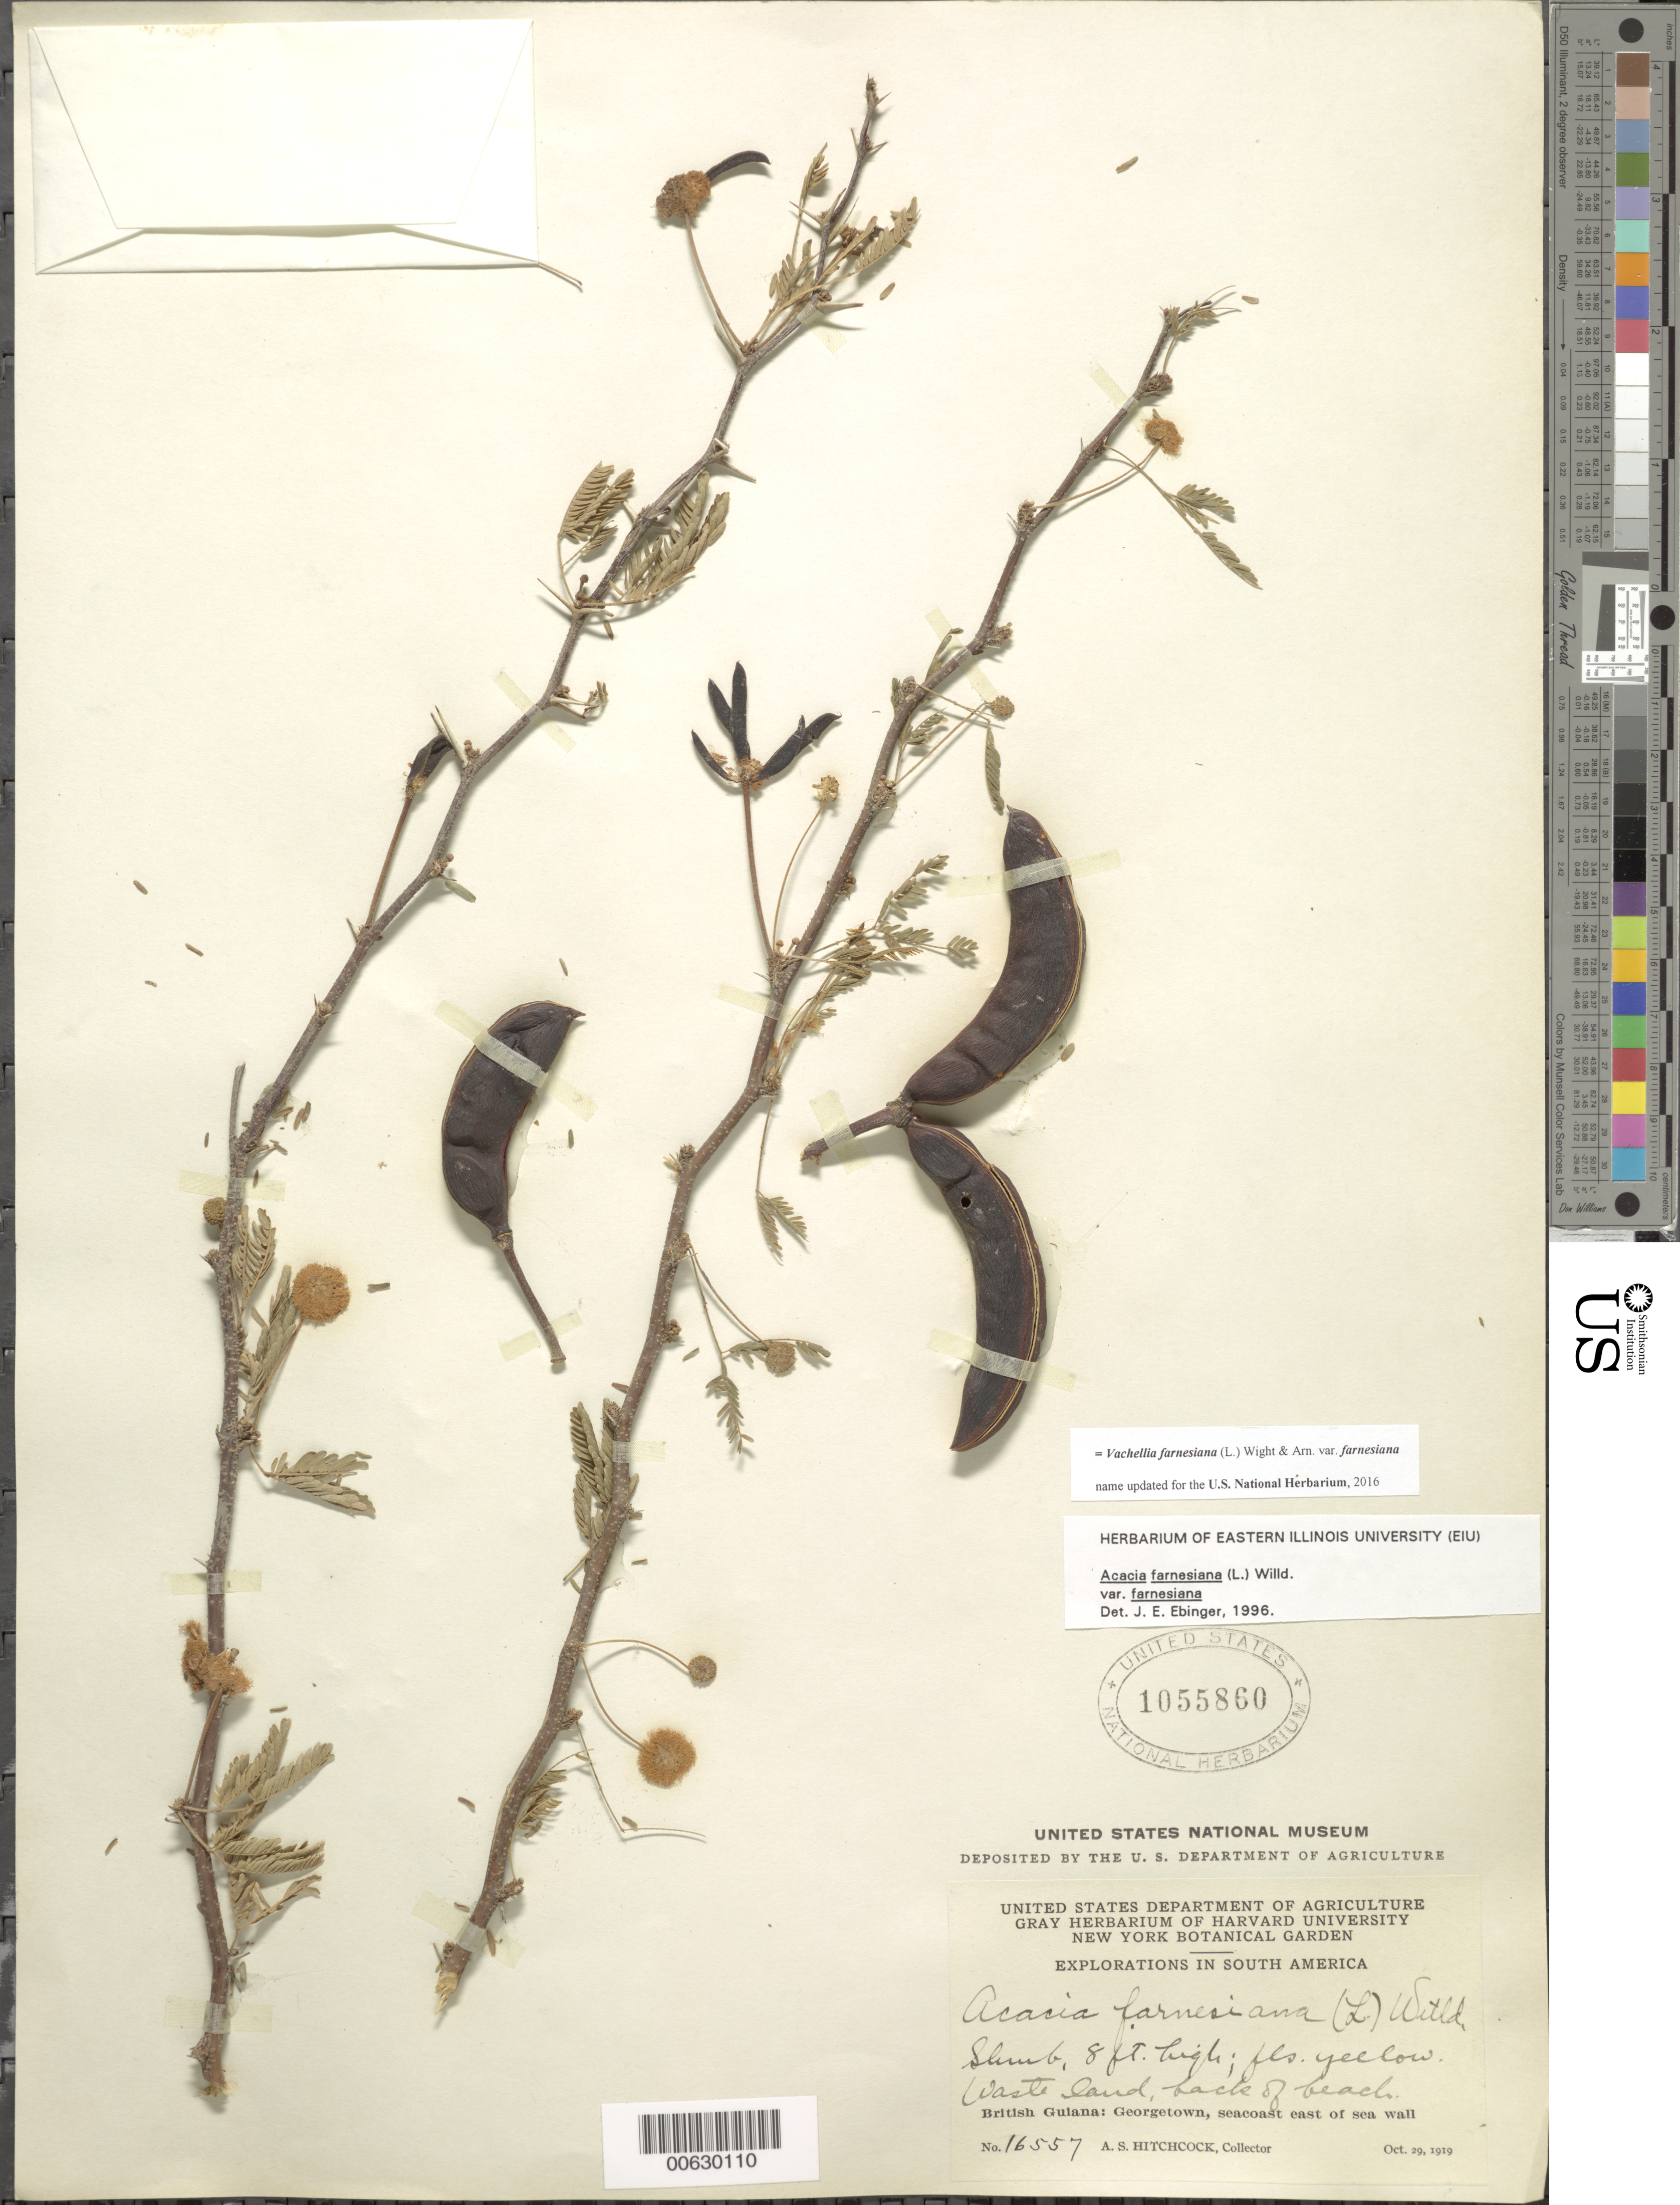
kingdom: Plantae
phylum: Tracheophyta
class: Magnoliopsida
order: Fabales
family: Fabaceae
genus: Vachellia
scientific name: Vachellia farnesiana var. farnesiana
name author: (L.) Wight & Arn.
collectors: A. S. Hitchcock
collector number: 16557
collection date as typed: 29-Oct-19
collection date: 1919-10-29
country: Guyana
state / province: Demerara-Mahaica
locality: Georgetown, seacoast E of sea wall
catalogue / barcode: US 1055860